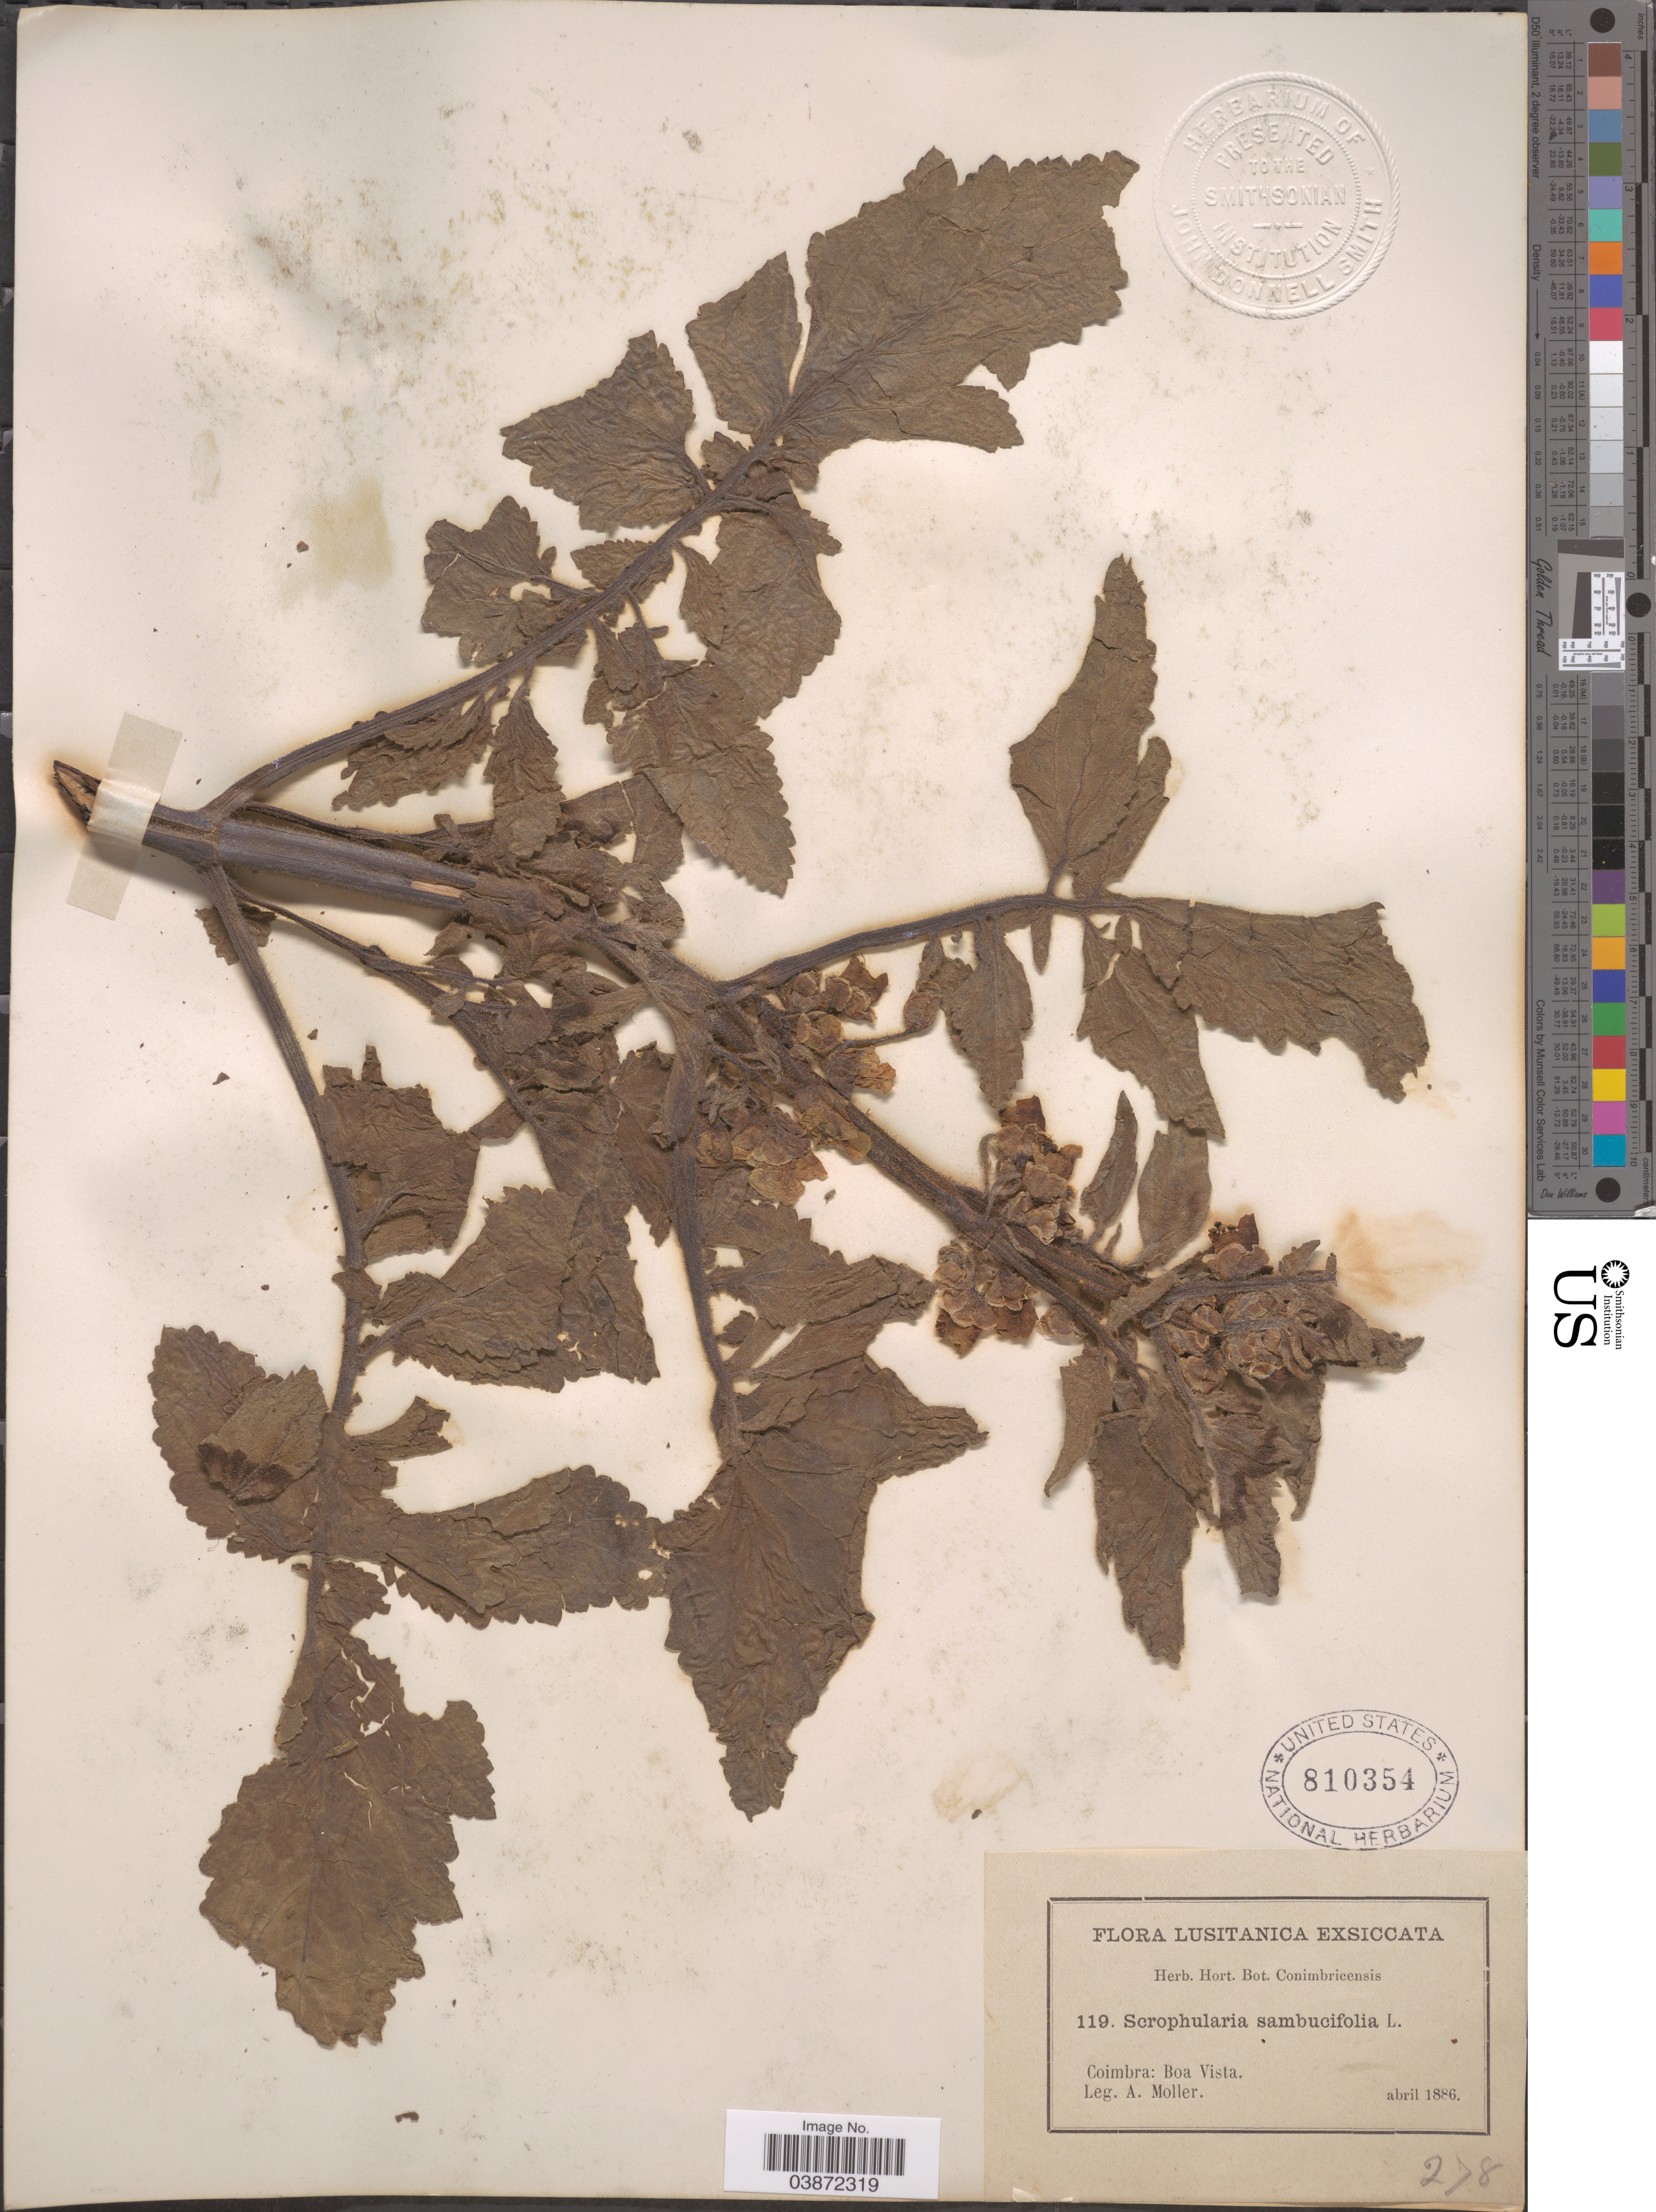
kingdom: Plantae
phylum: Tracheophyta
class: Magnoliopsida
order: Lamiales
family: Scrophulariaceae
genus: Scrophularia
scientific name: Scrophularia sambucifolia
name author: L.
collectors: A. Moller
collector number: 119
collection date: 1886-04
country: Portugal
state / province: Coimbra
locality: Lusitanica. Boa Vista.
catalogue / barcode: US 810354